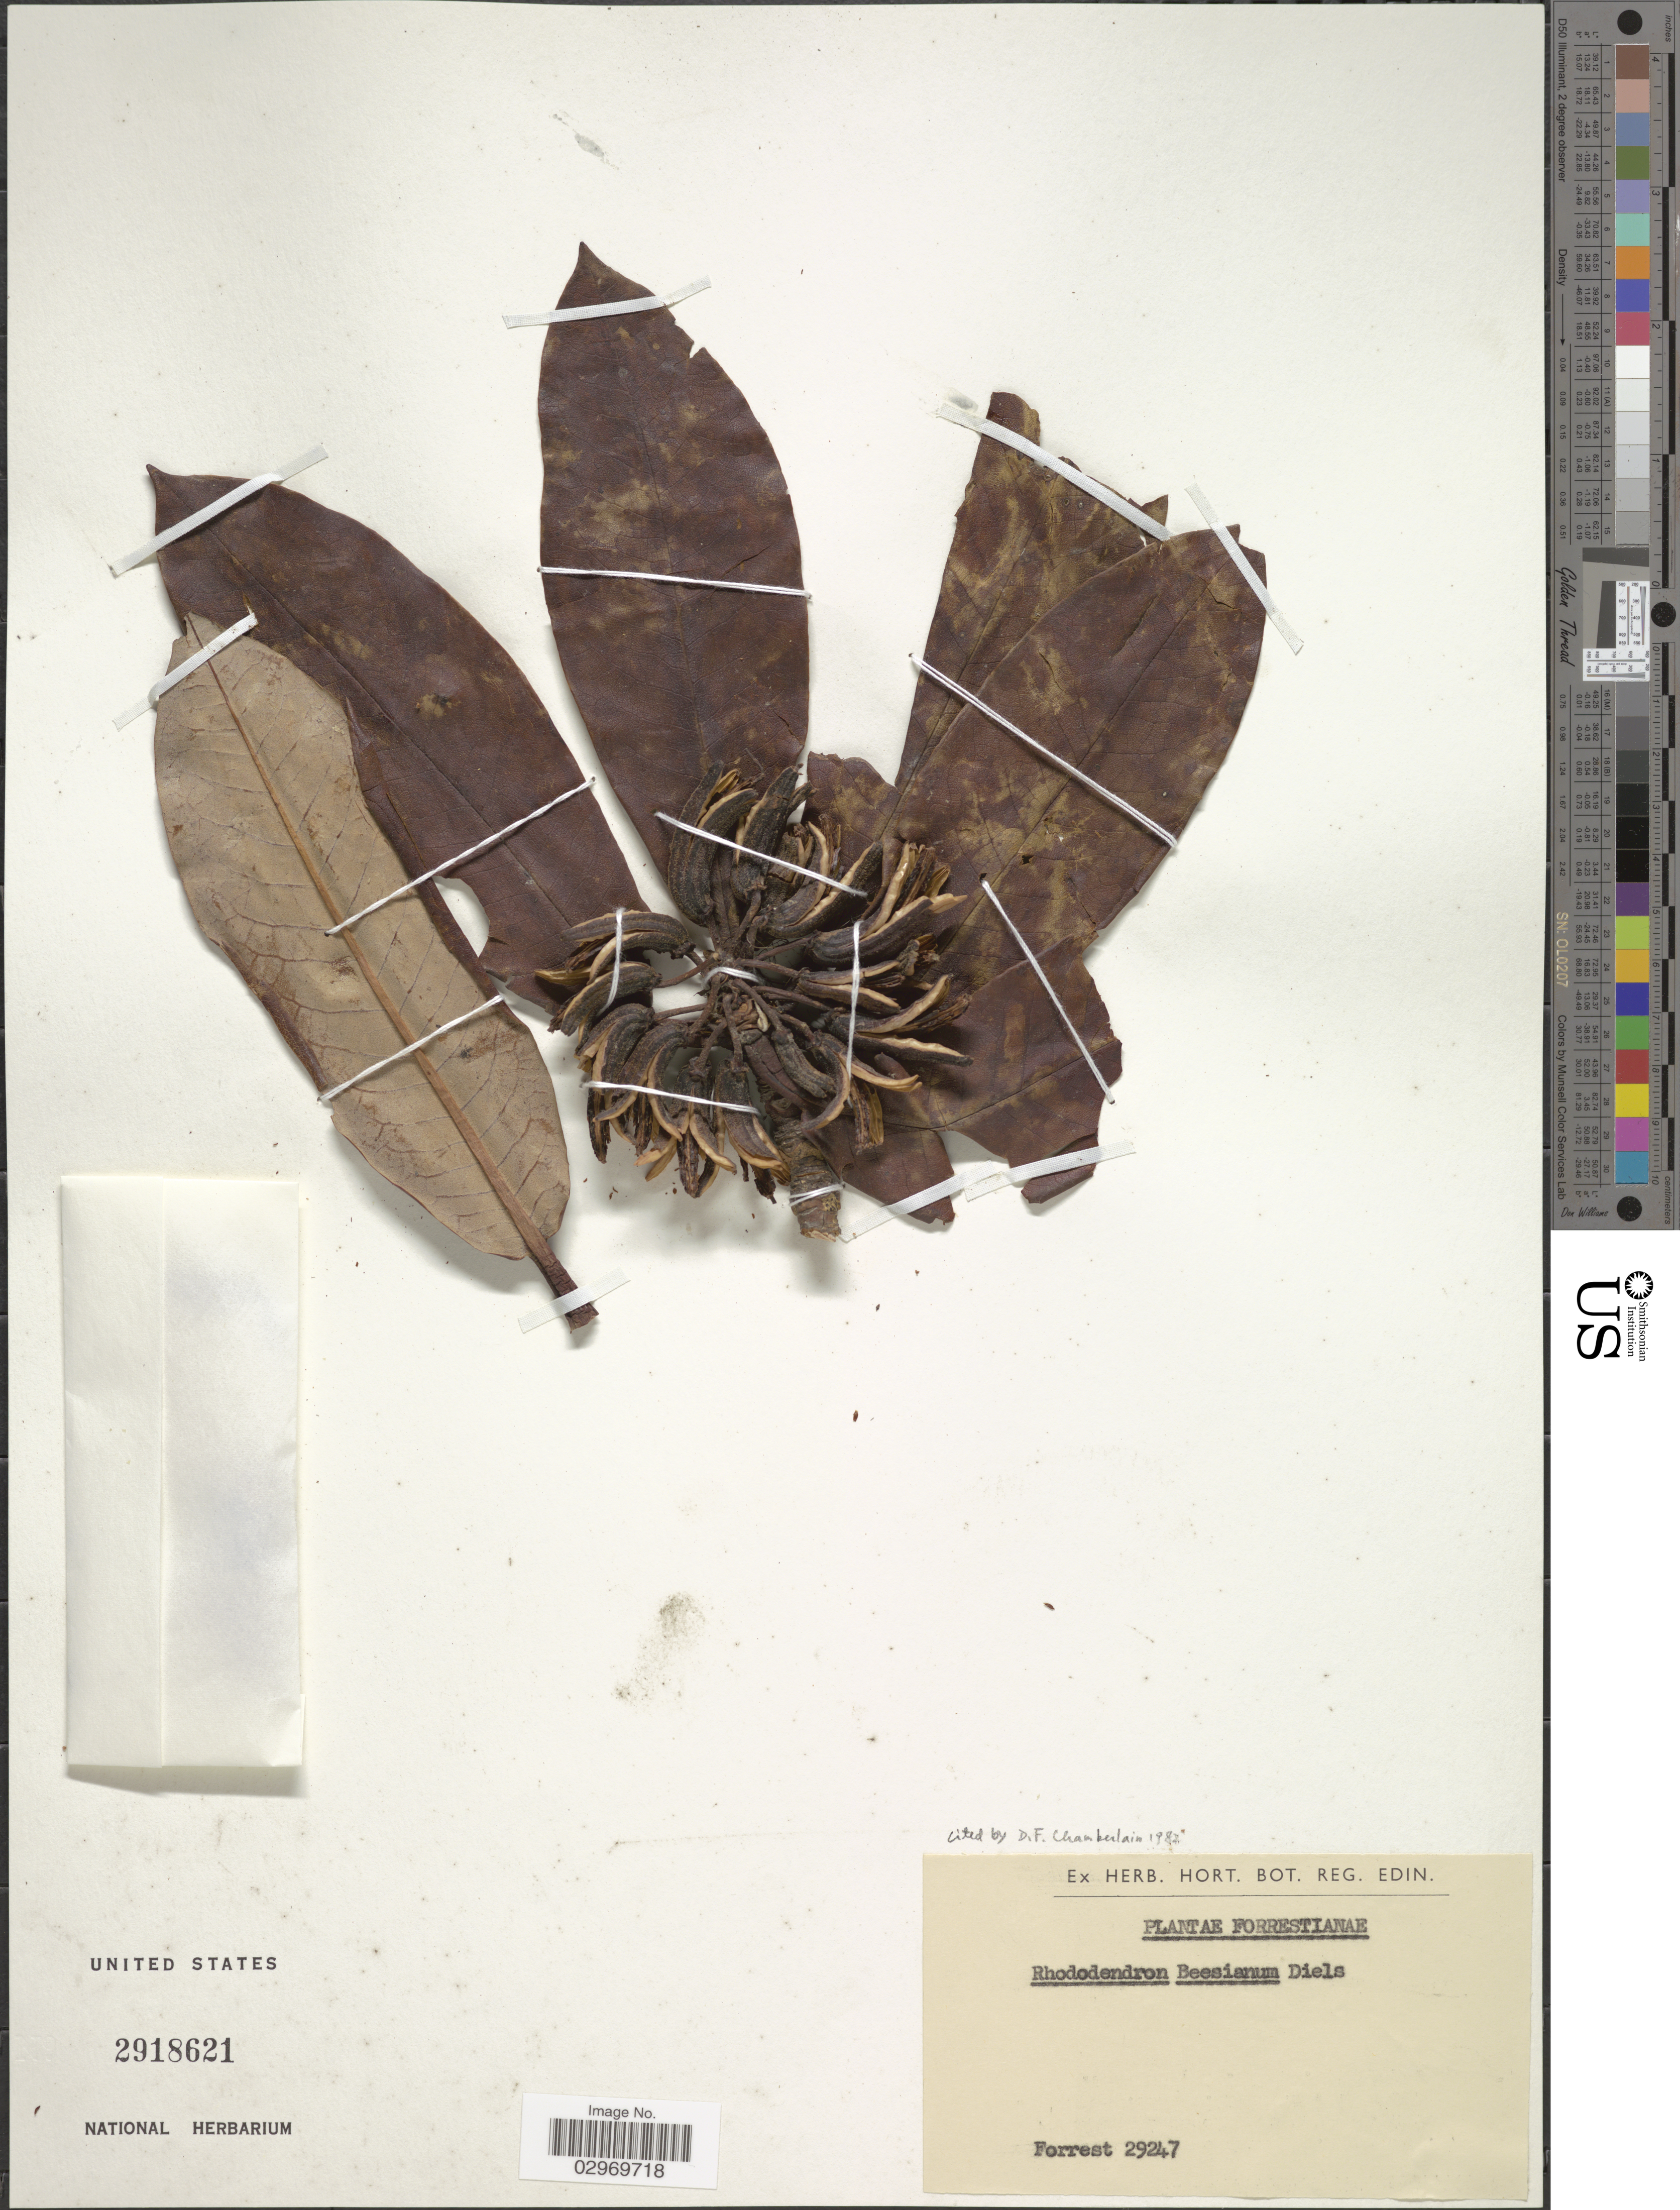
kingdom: Plantae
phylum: Tracheophyta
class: Magnoliopsida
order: Ericales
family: Ericaceae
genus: Rhododendron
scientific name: Rhododendron beesianum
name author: Diels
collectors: -. Forrest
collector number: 29247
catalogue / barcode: US 2918621